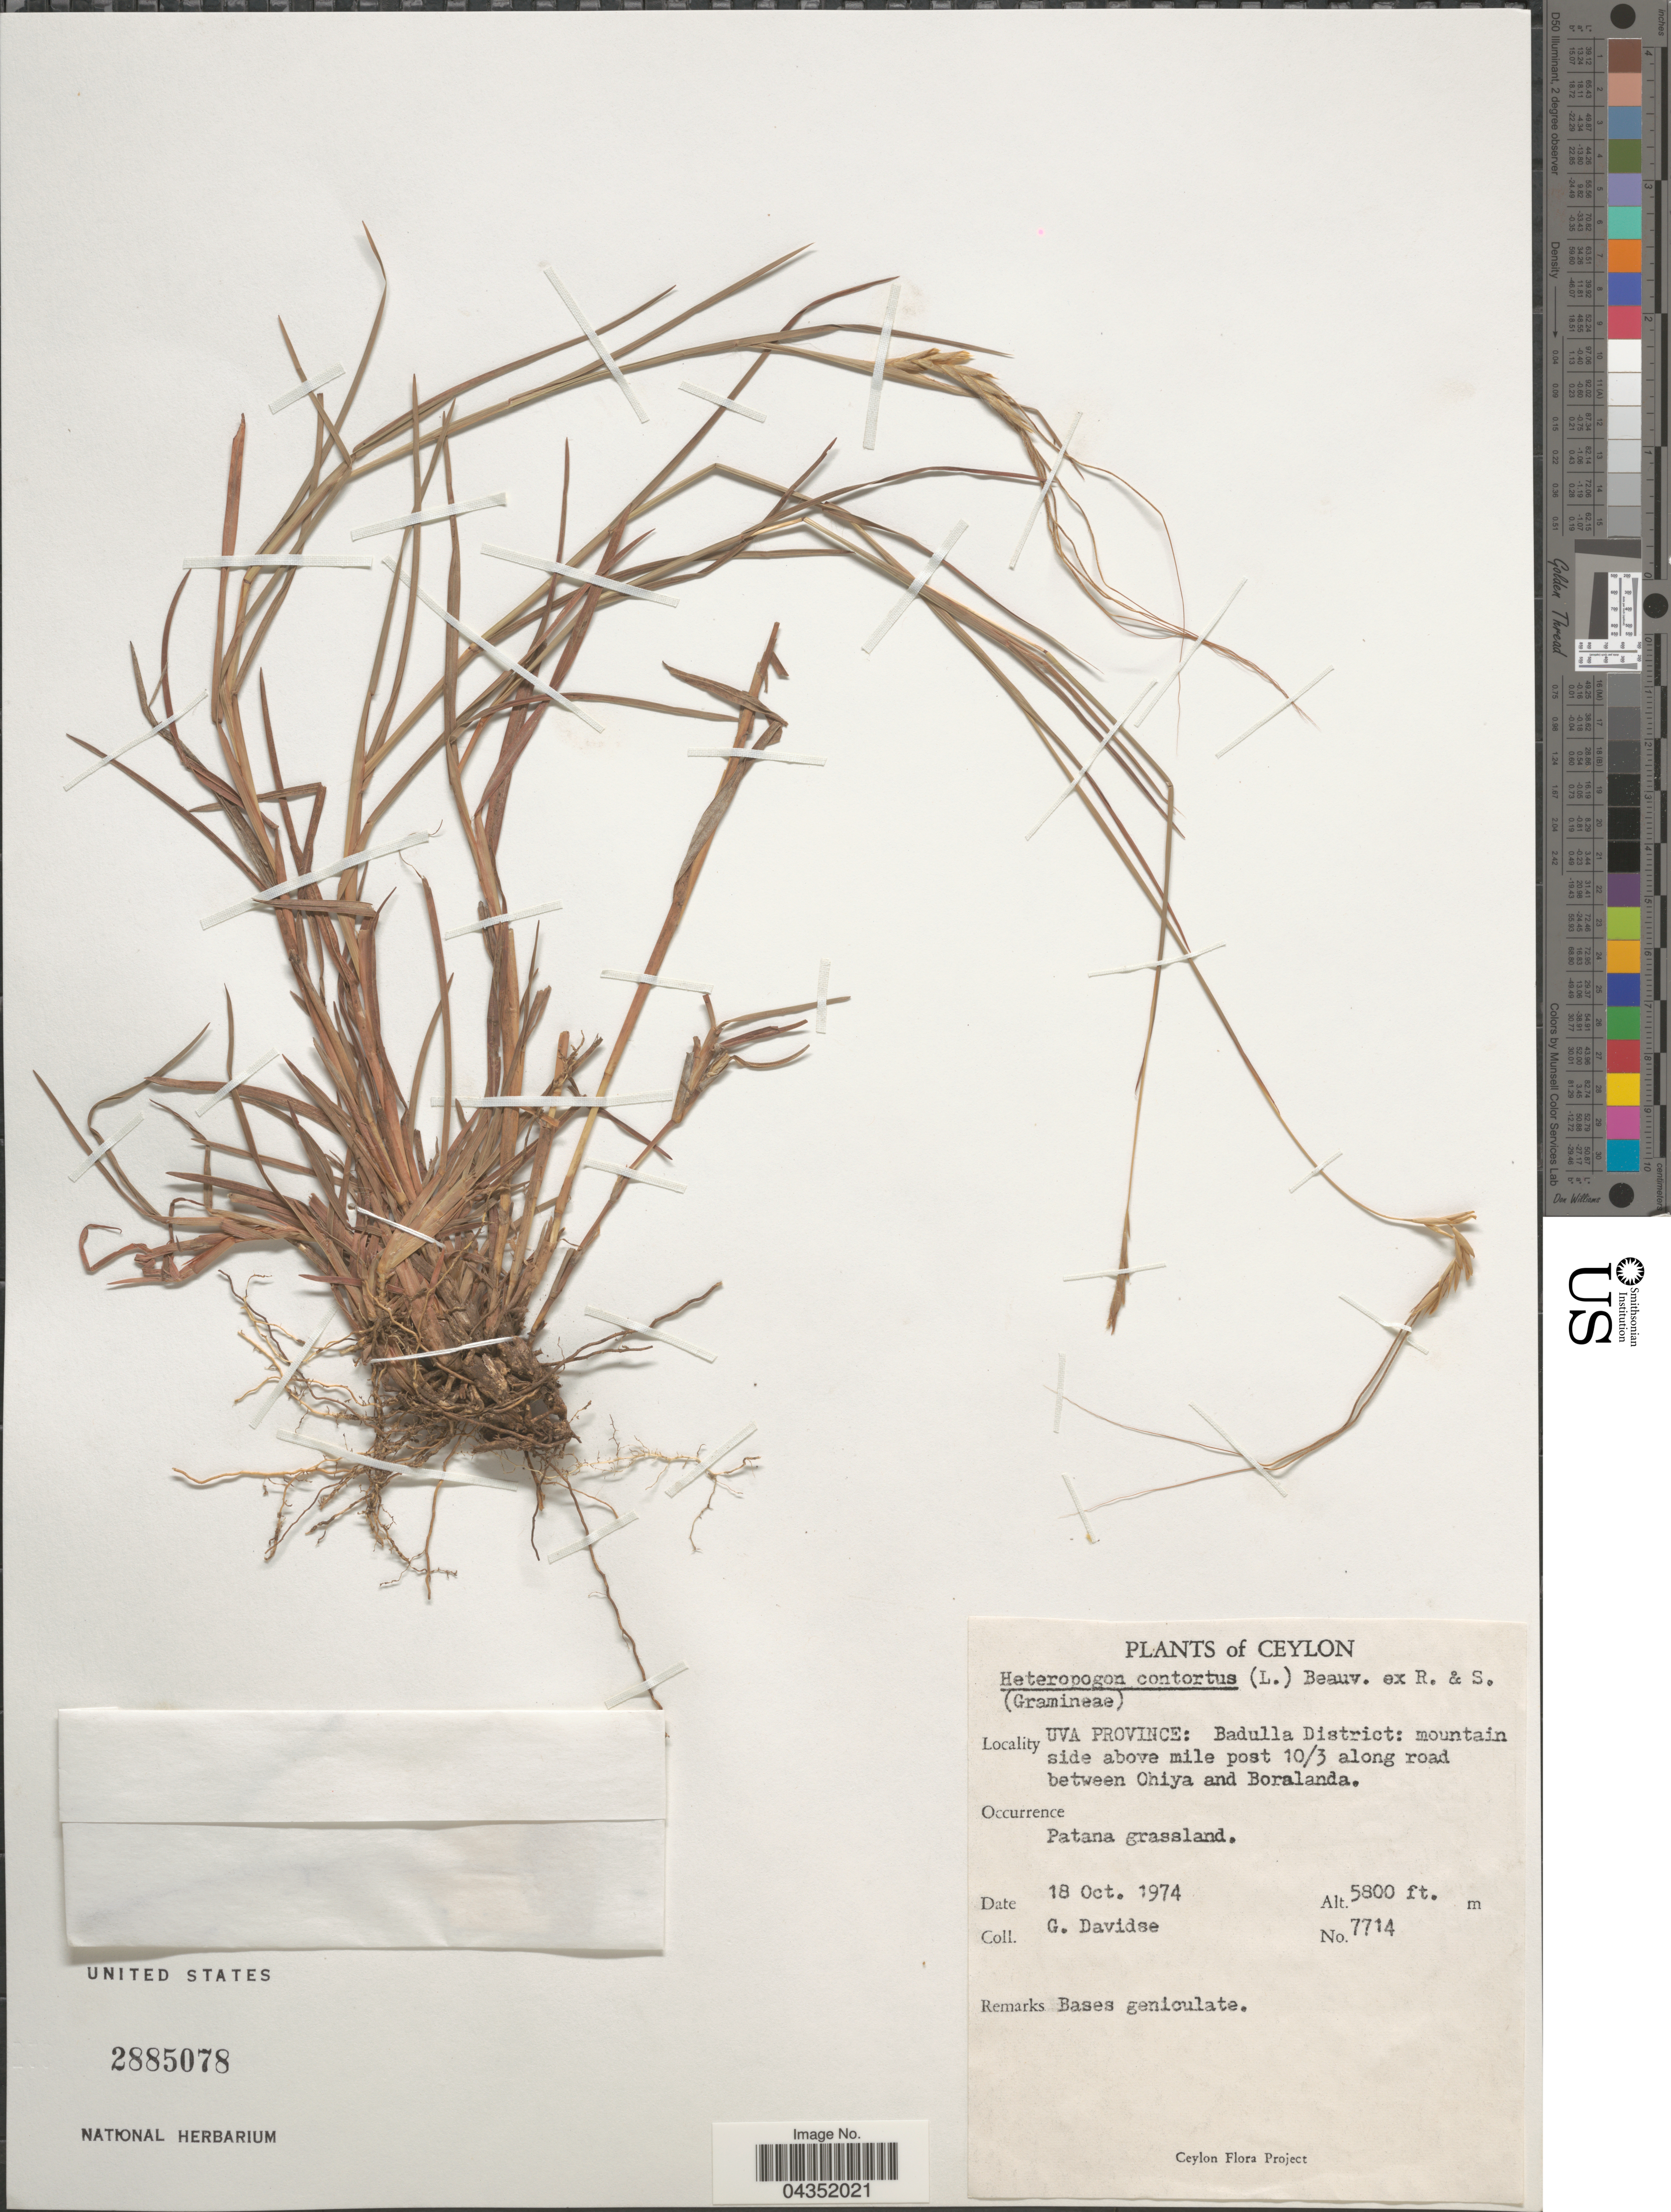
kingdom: Plantae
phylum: Tracheophyta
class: Liliopsida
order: Poales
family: Poaceae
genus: Heteropogon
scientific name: Heteropogon contortus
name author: (L.) P. Beauv. ex Roem. & Schult.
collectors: G. Davidse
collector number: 7714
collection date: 1974-10-18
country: Sri Lanka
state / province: Uva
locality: Ceylon. Badulla District: mountain side above mile post 10/3 along road between Ohiya and Boralanda.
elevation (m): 1768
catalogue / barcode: US 2885078